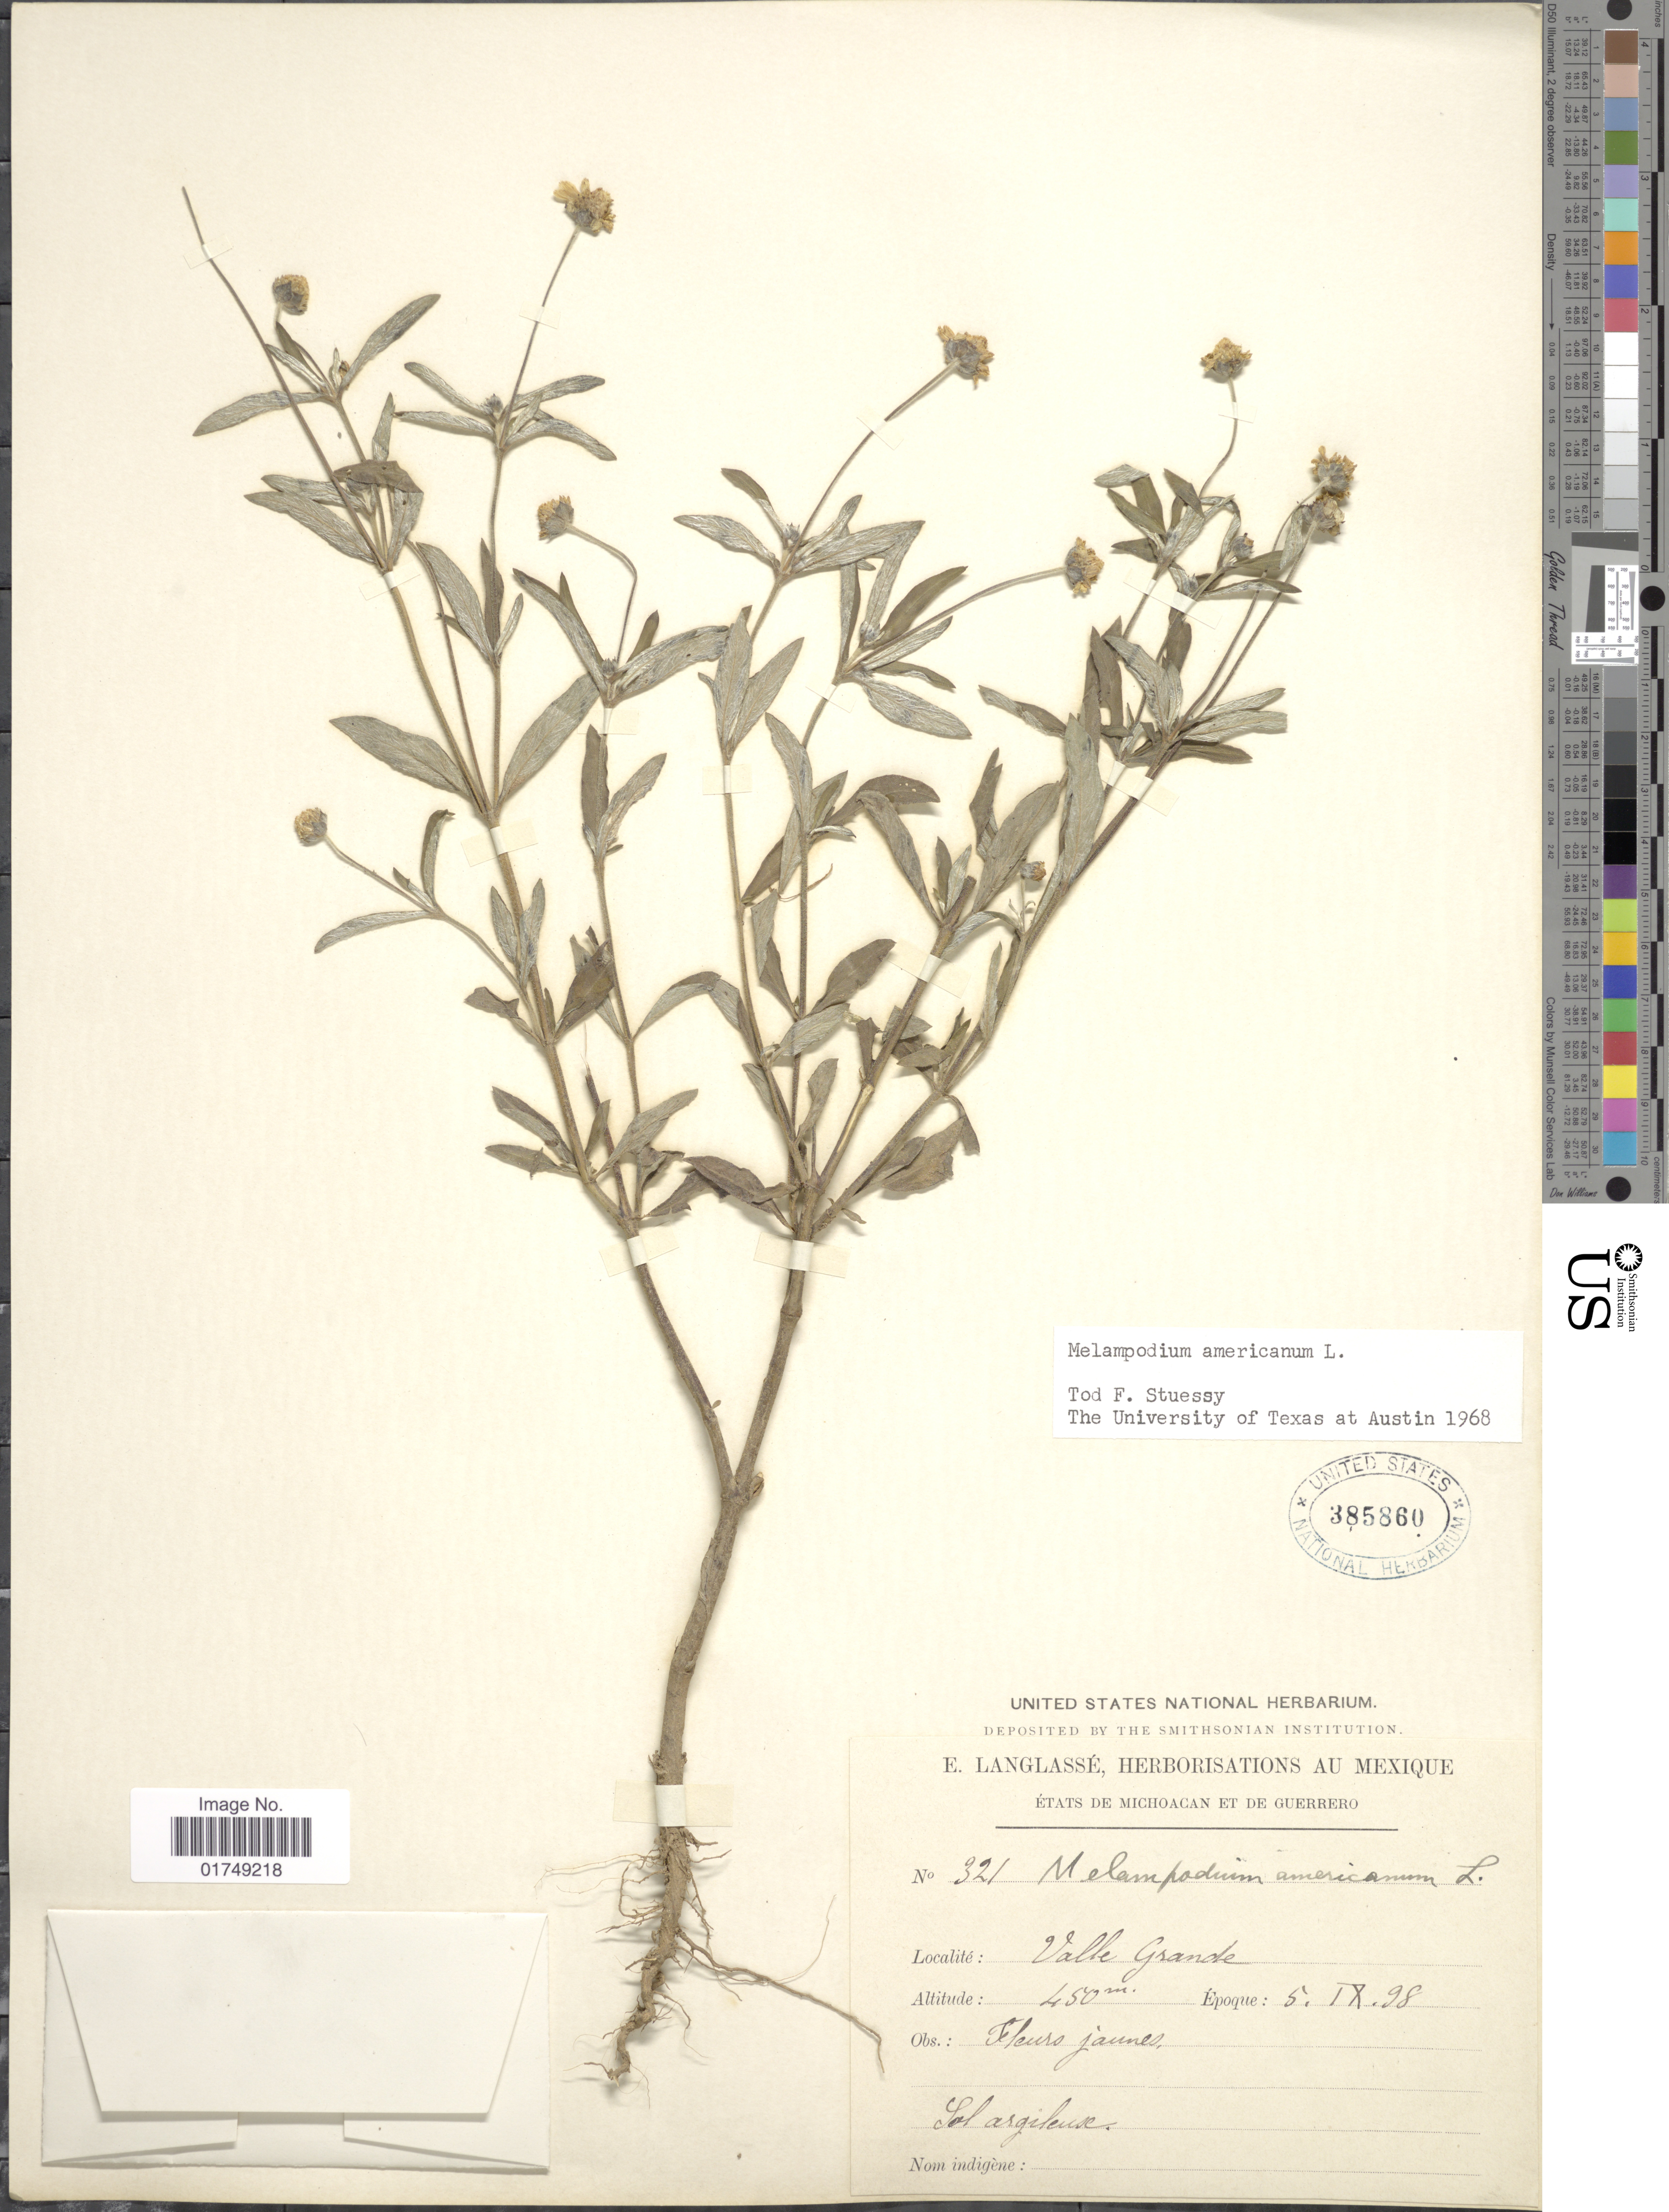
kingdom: Plantae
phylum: Tracheophyta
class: Magnoliopsida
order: Asterales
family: Asteraceae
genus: Melampodium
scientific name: Melampodium americanum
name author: L.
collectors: E. Langlassé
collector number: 321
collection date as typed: Transcribed d/m/y: 5/9/98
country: Mexico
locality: Etats de Michoacan et de Guerrero, Valle Grande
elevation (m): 450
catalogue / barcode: US 385860